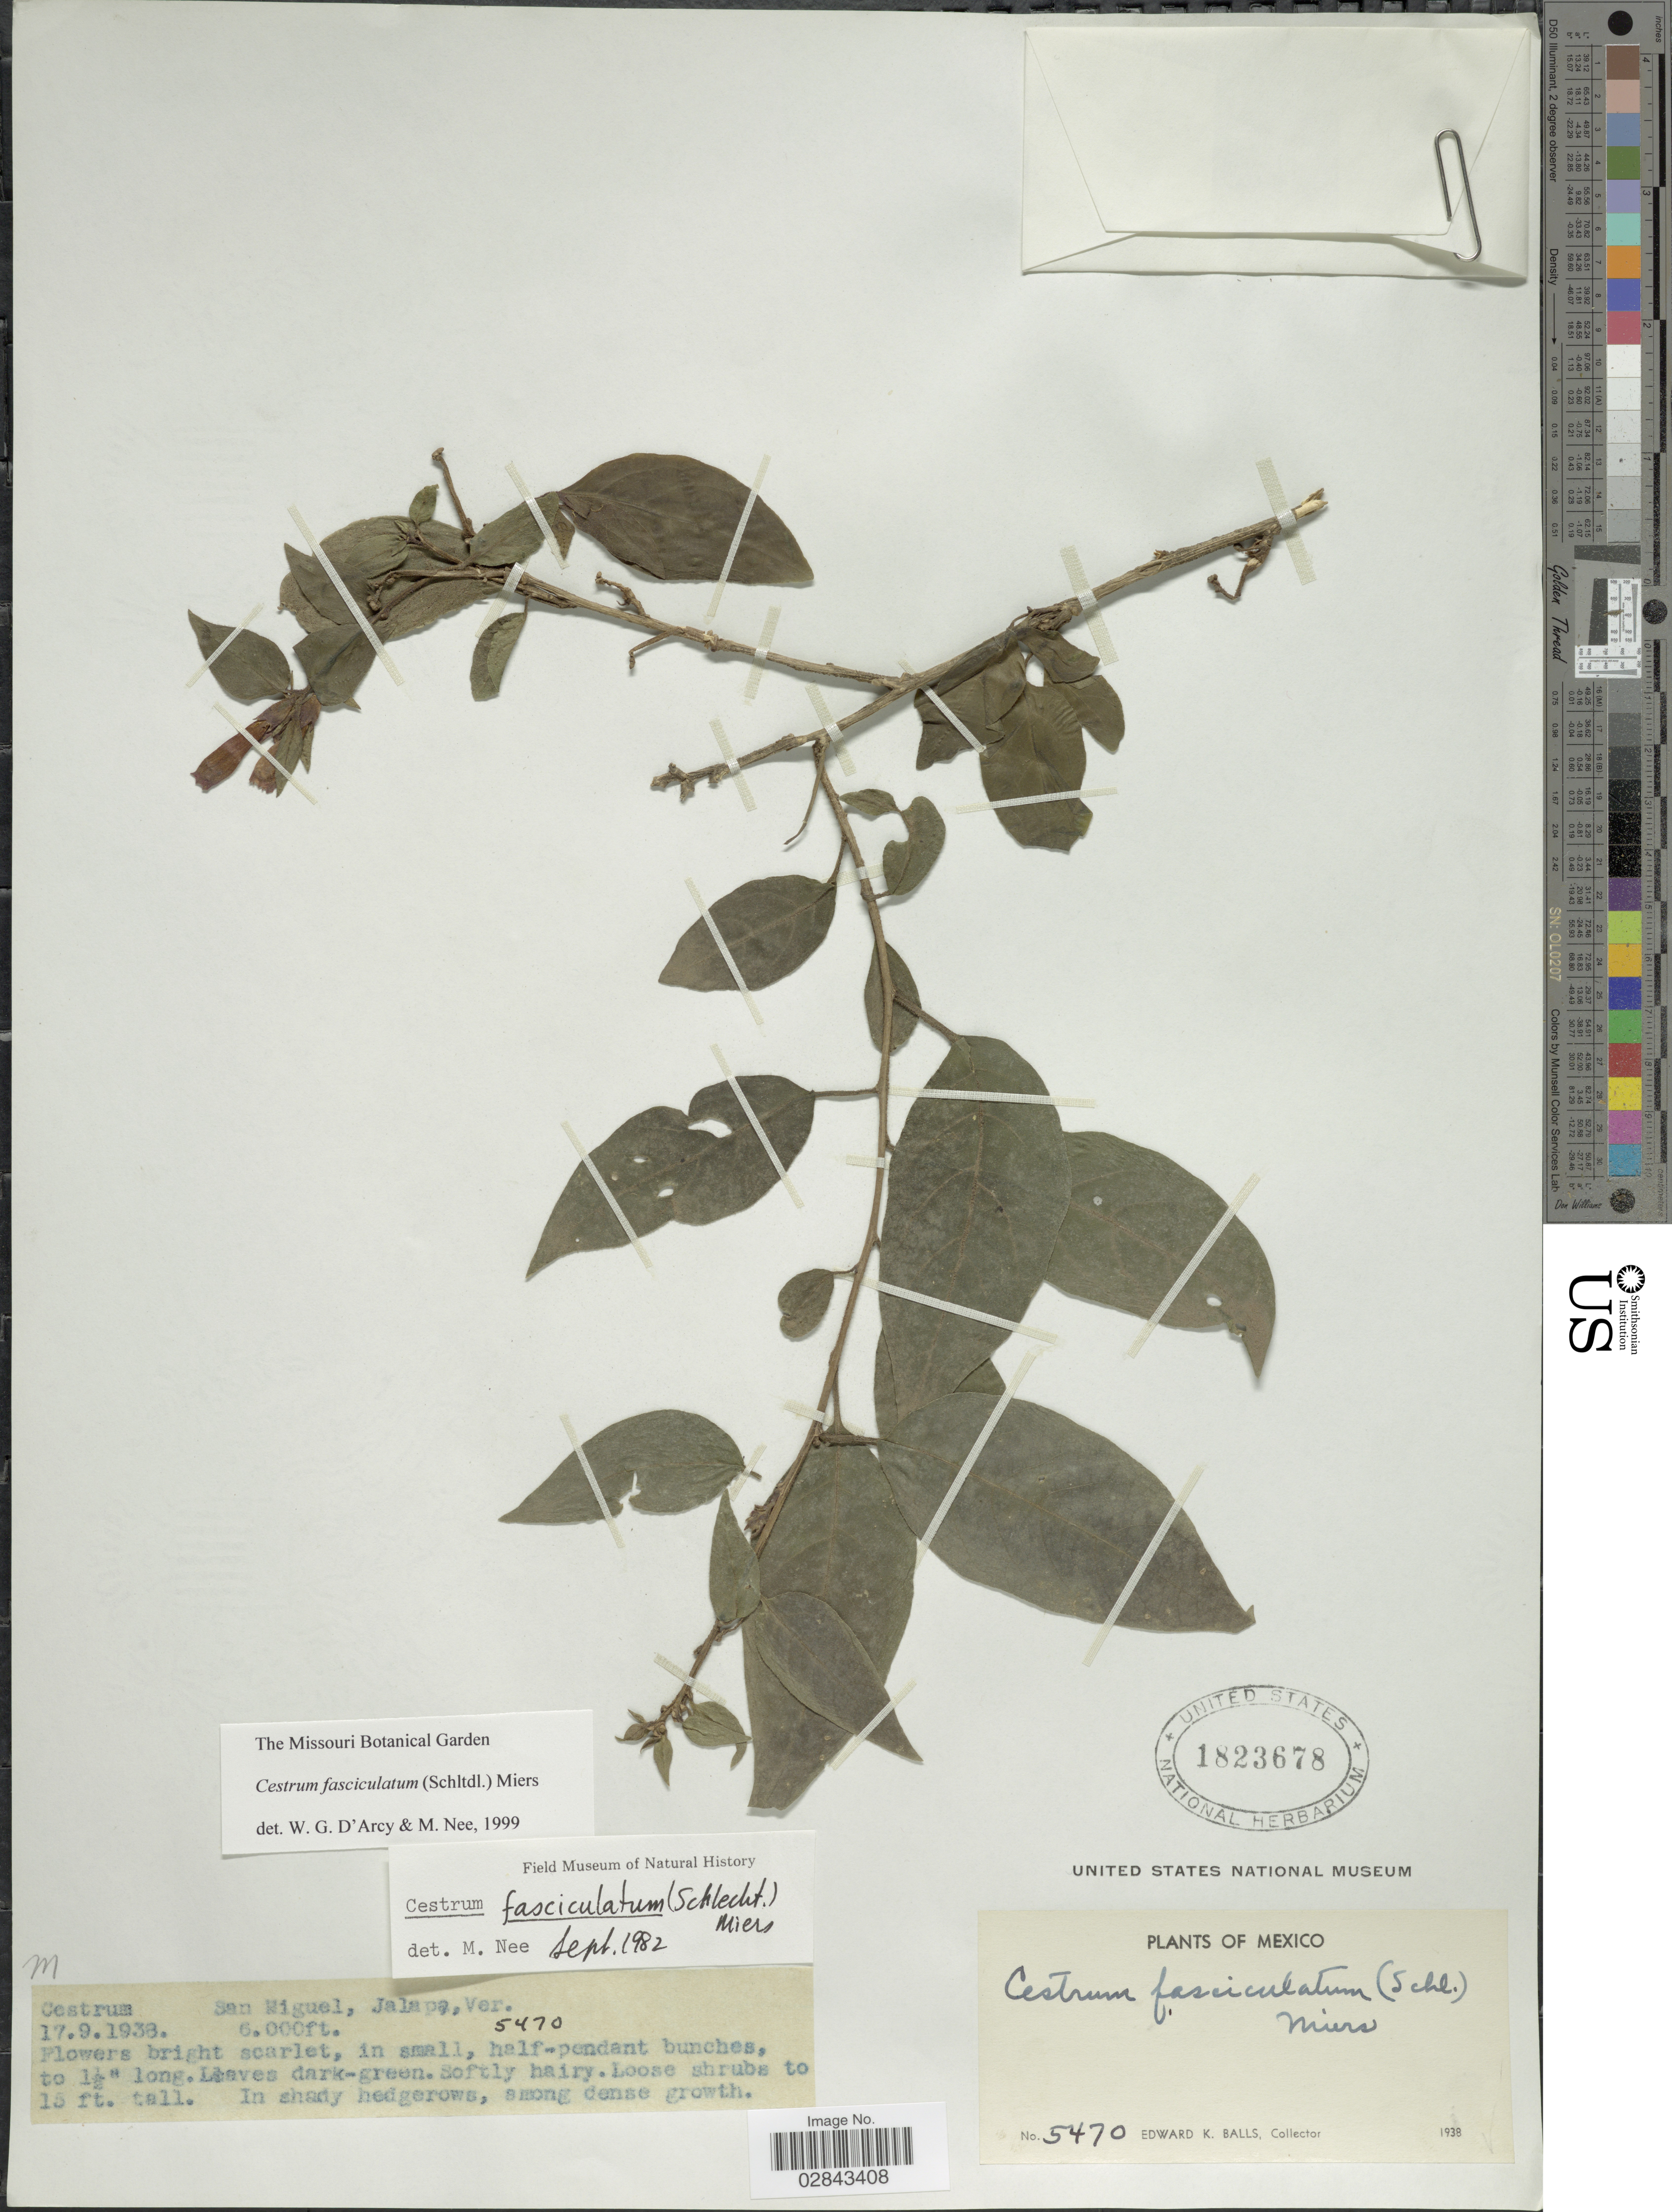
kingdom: Plantae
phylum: Tracheophyta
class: Magnoliopsida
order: Solanales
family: Solanaceae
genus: Cestrum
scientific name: Cestrum fasciculatum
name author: (Schltdl.) Miers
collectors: E. K. Balls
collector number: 5470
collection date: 1938-09-17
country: Mexico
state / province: Veracruz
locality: San Miguel, Jalapa. Ver.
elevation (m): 1829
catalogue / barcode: US 1823678